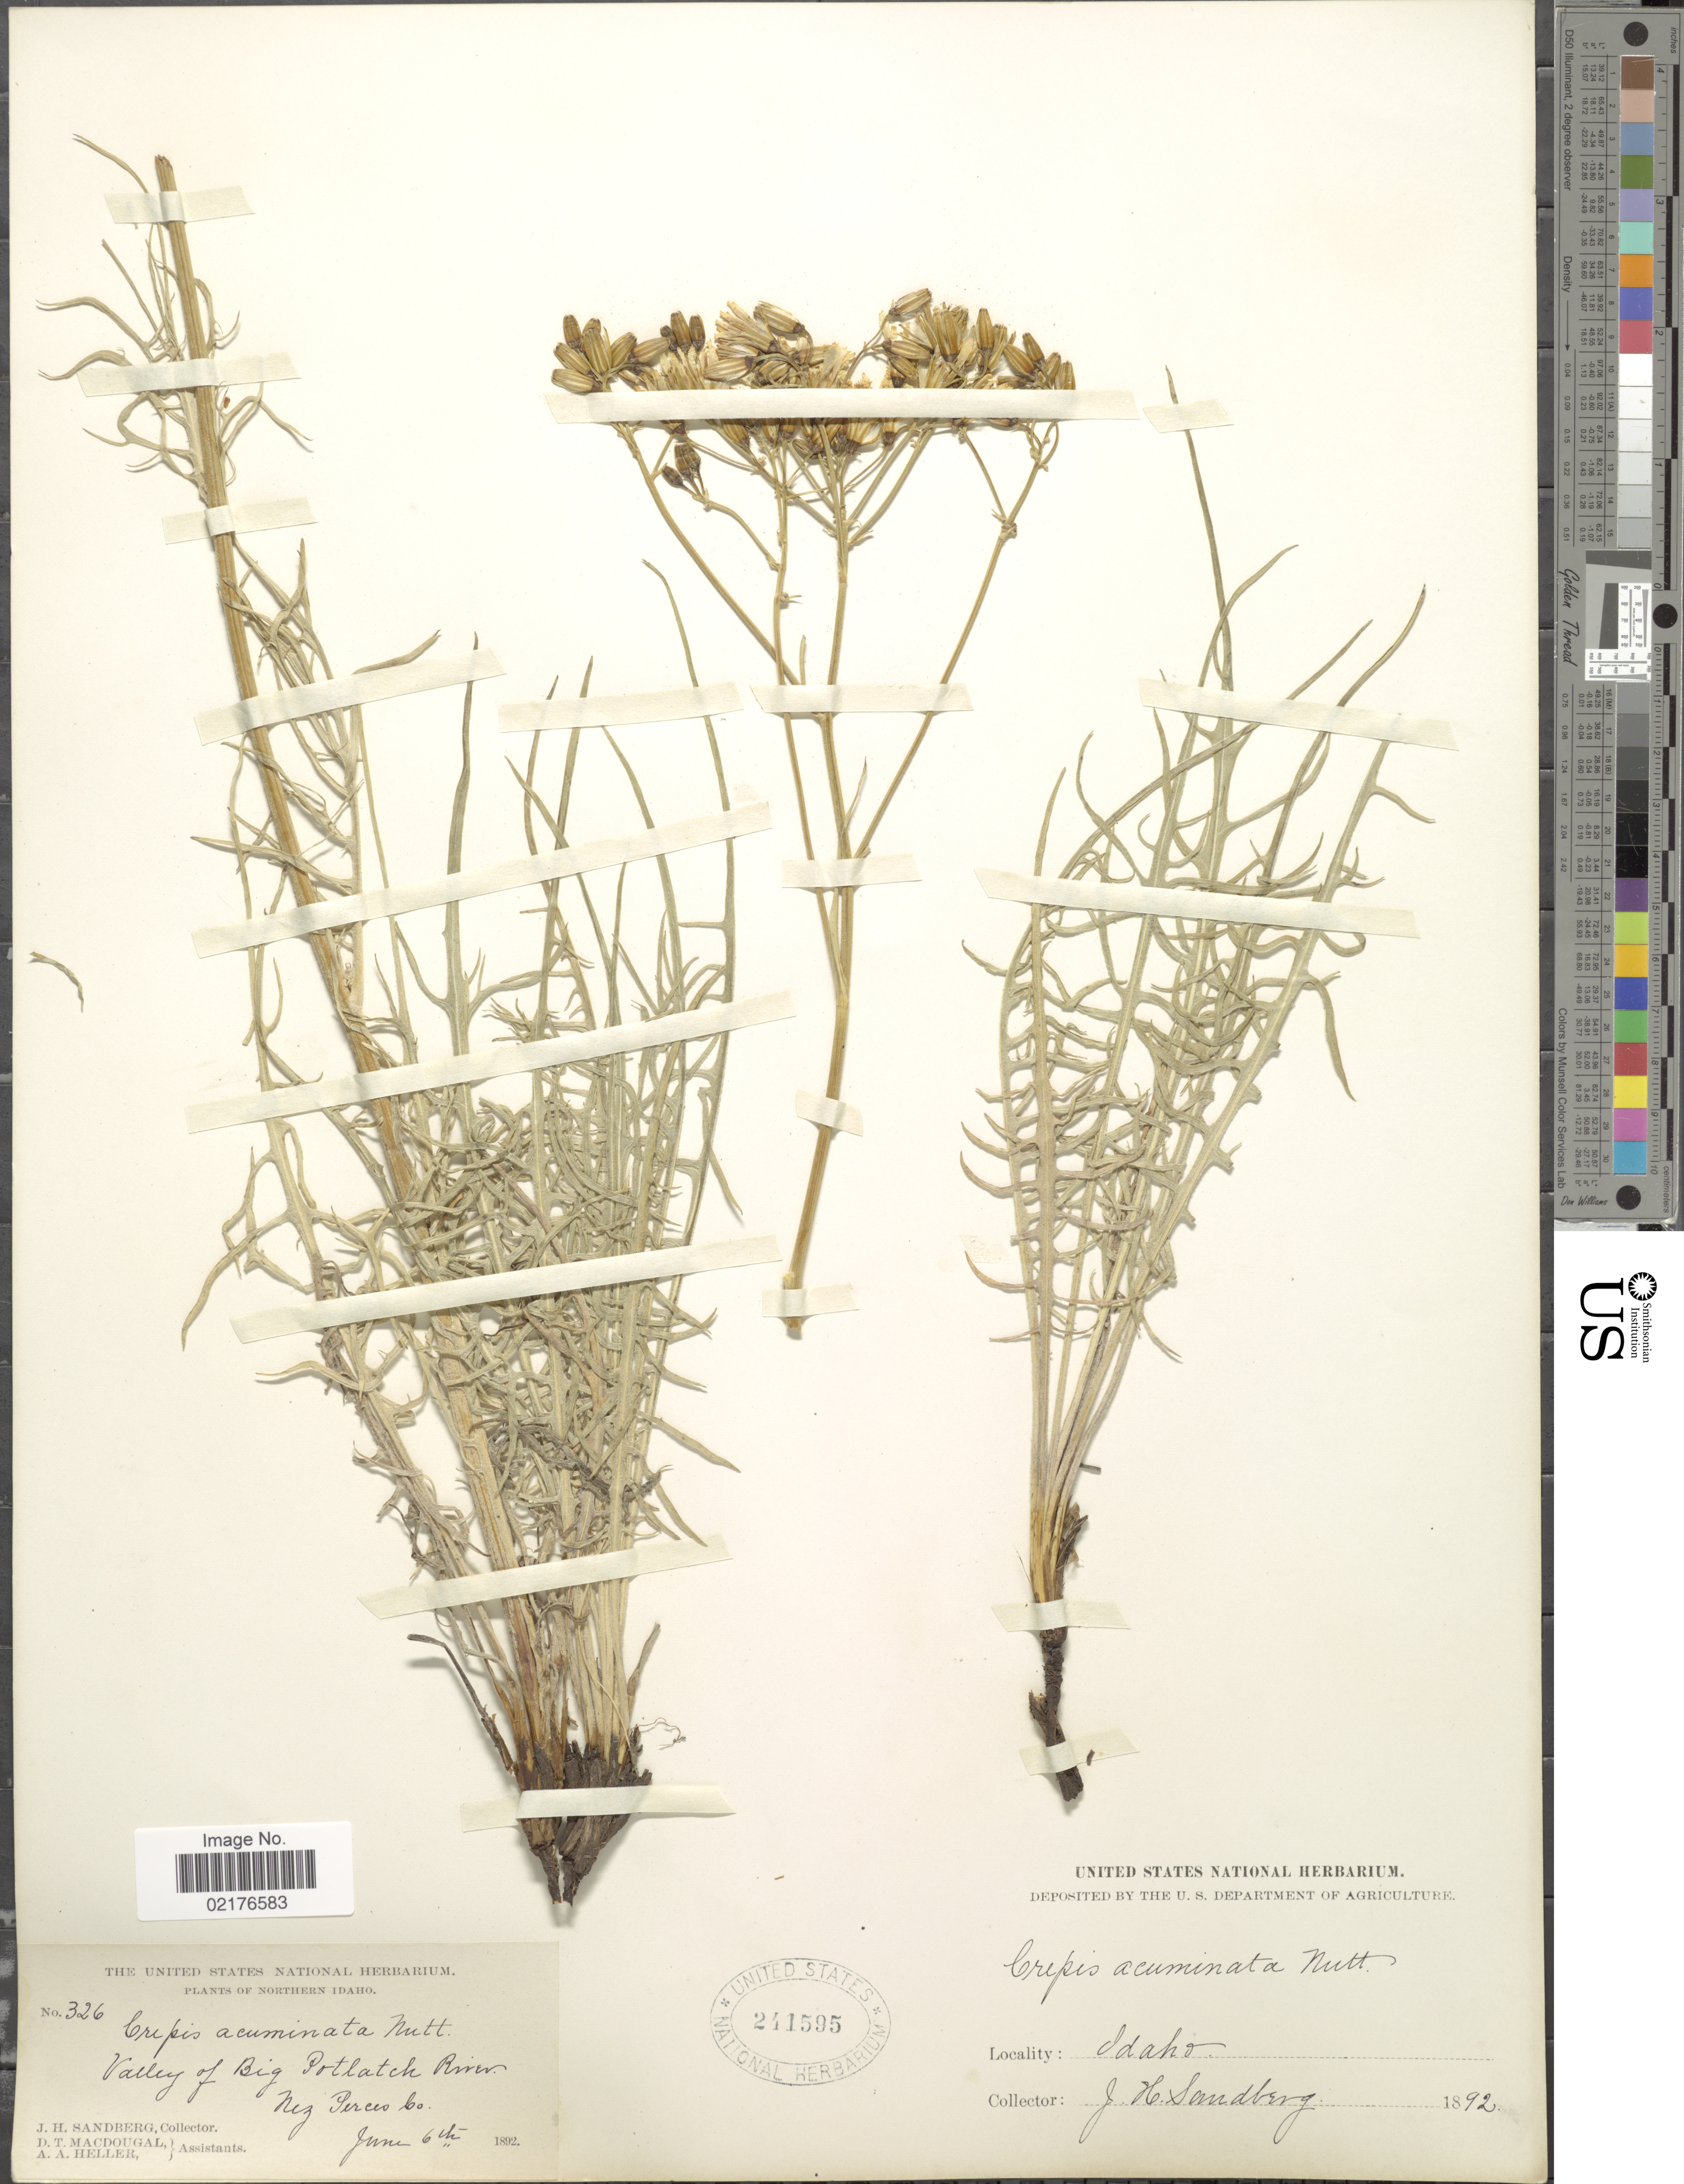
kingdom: Plantae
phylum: Tracheophyta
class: Magnoliopsida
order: Asterales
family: Asteraceae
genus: Crepis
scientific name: Crepis acuminata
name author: Nutt.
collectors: J. H. Sandberg, D. T. MacDougal & A. A. Heller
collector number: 326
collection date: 1892-06-06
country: United States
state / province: Idaho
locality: Northern Idaho, Valley of Big Potlatch River, Nez Perces Co.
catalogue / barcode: US 241595